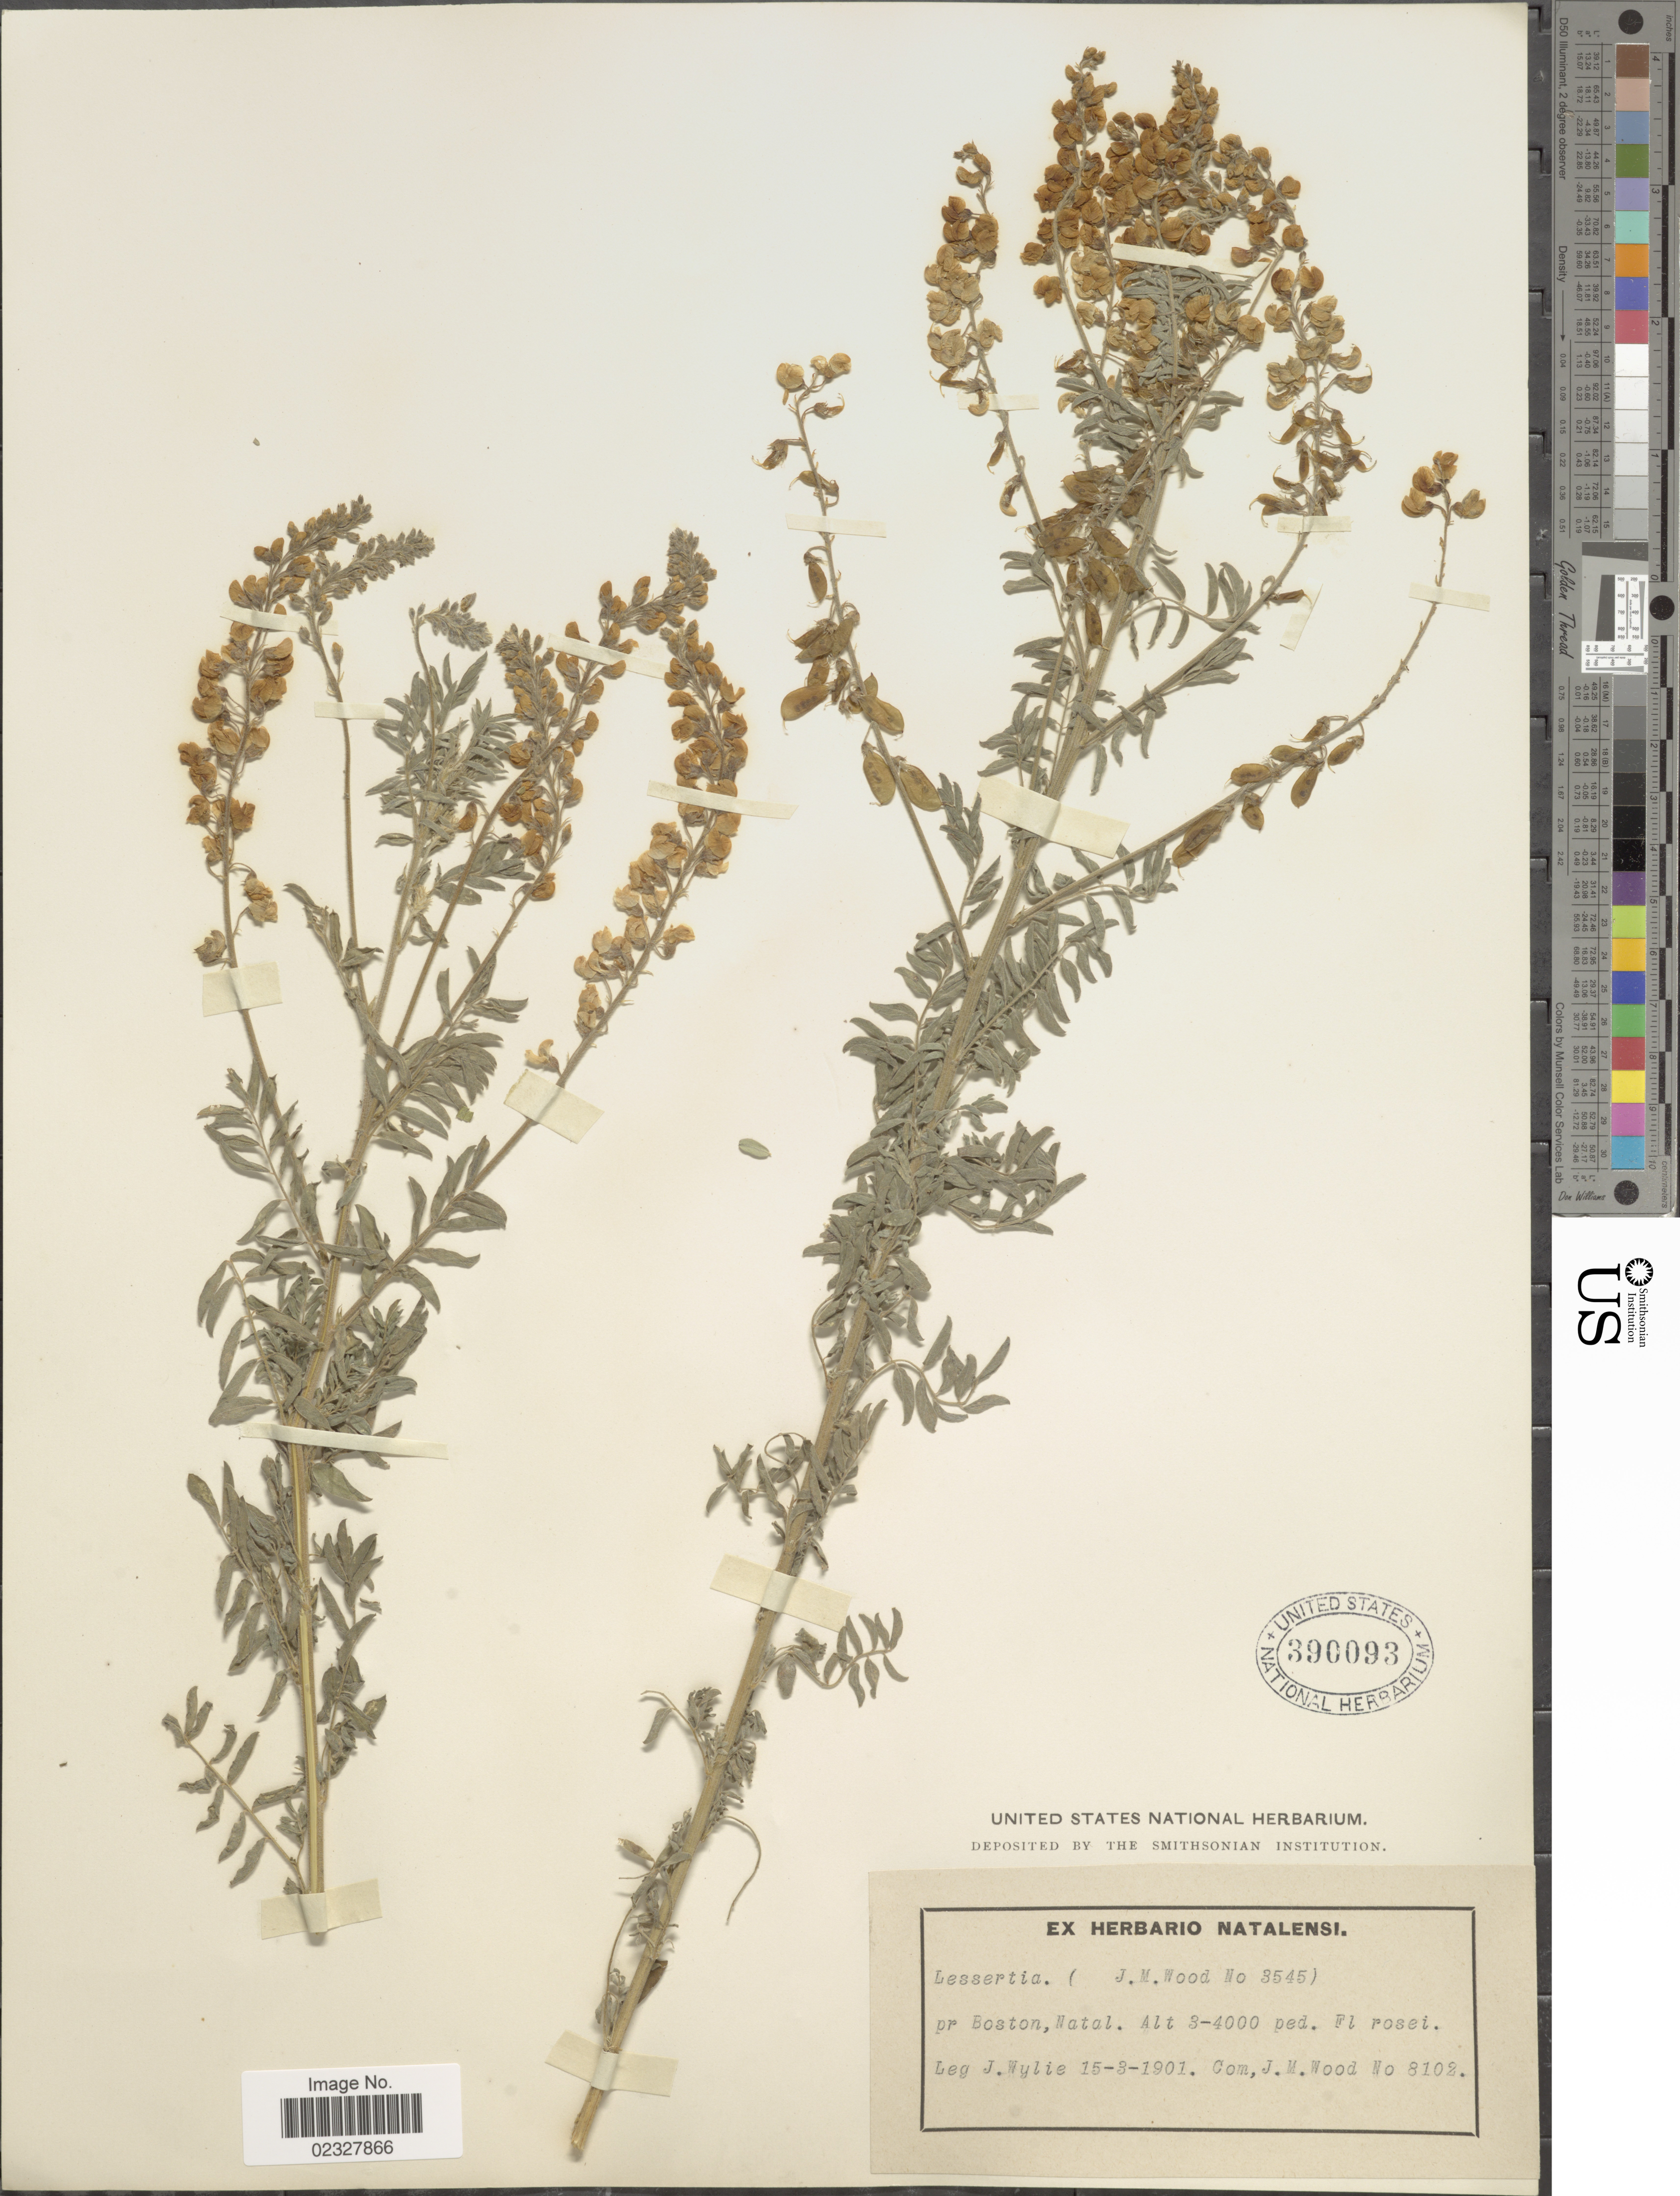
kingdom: Plantae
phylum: Tracheophyta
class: Magnoliopsida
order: Fabales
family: Fabaceae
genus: Lessertia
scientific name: Lessertia sp.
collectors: J. Wylie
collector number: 8102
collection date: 1901-03-15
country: South Africa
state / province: KwaZulu-Natal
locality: Pr. Boston, Natal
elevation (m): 914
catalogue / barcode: US 390093